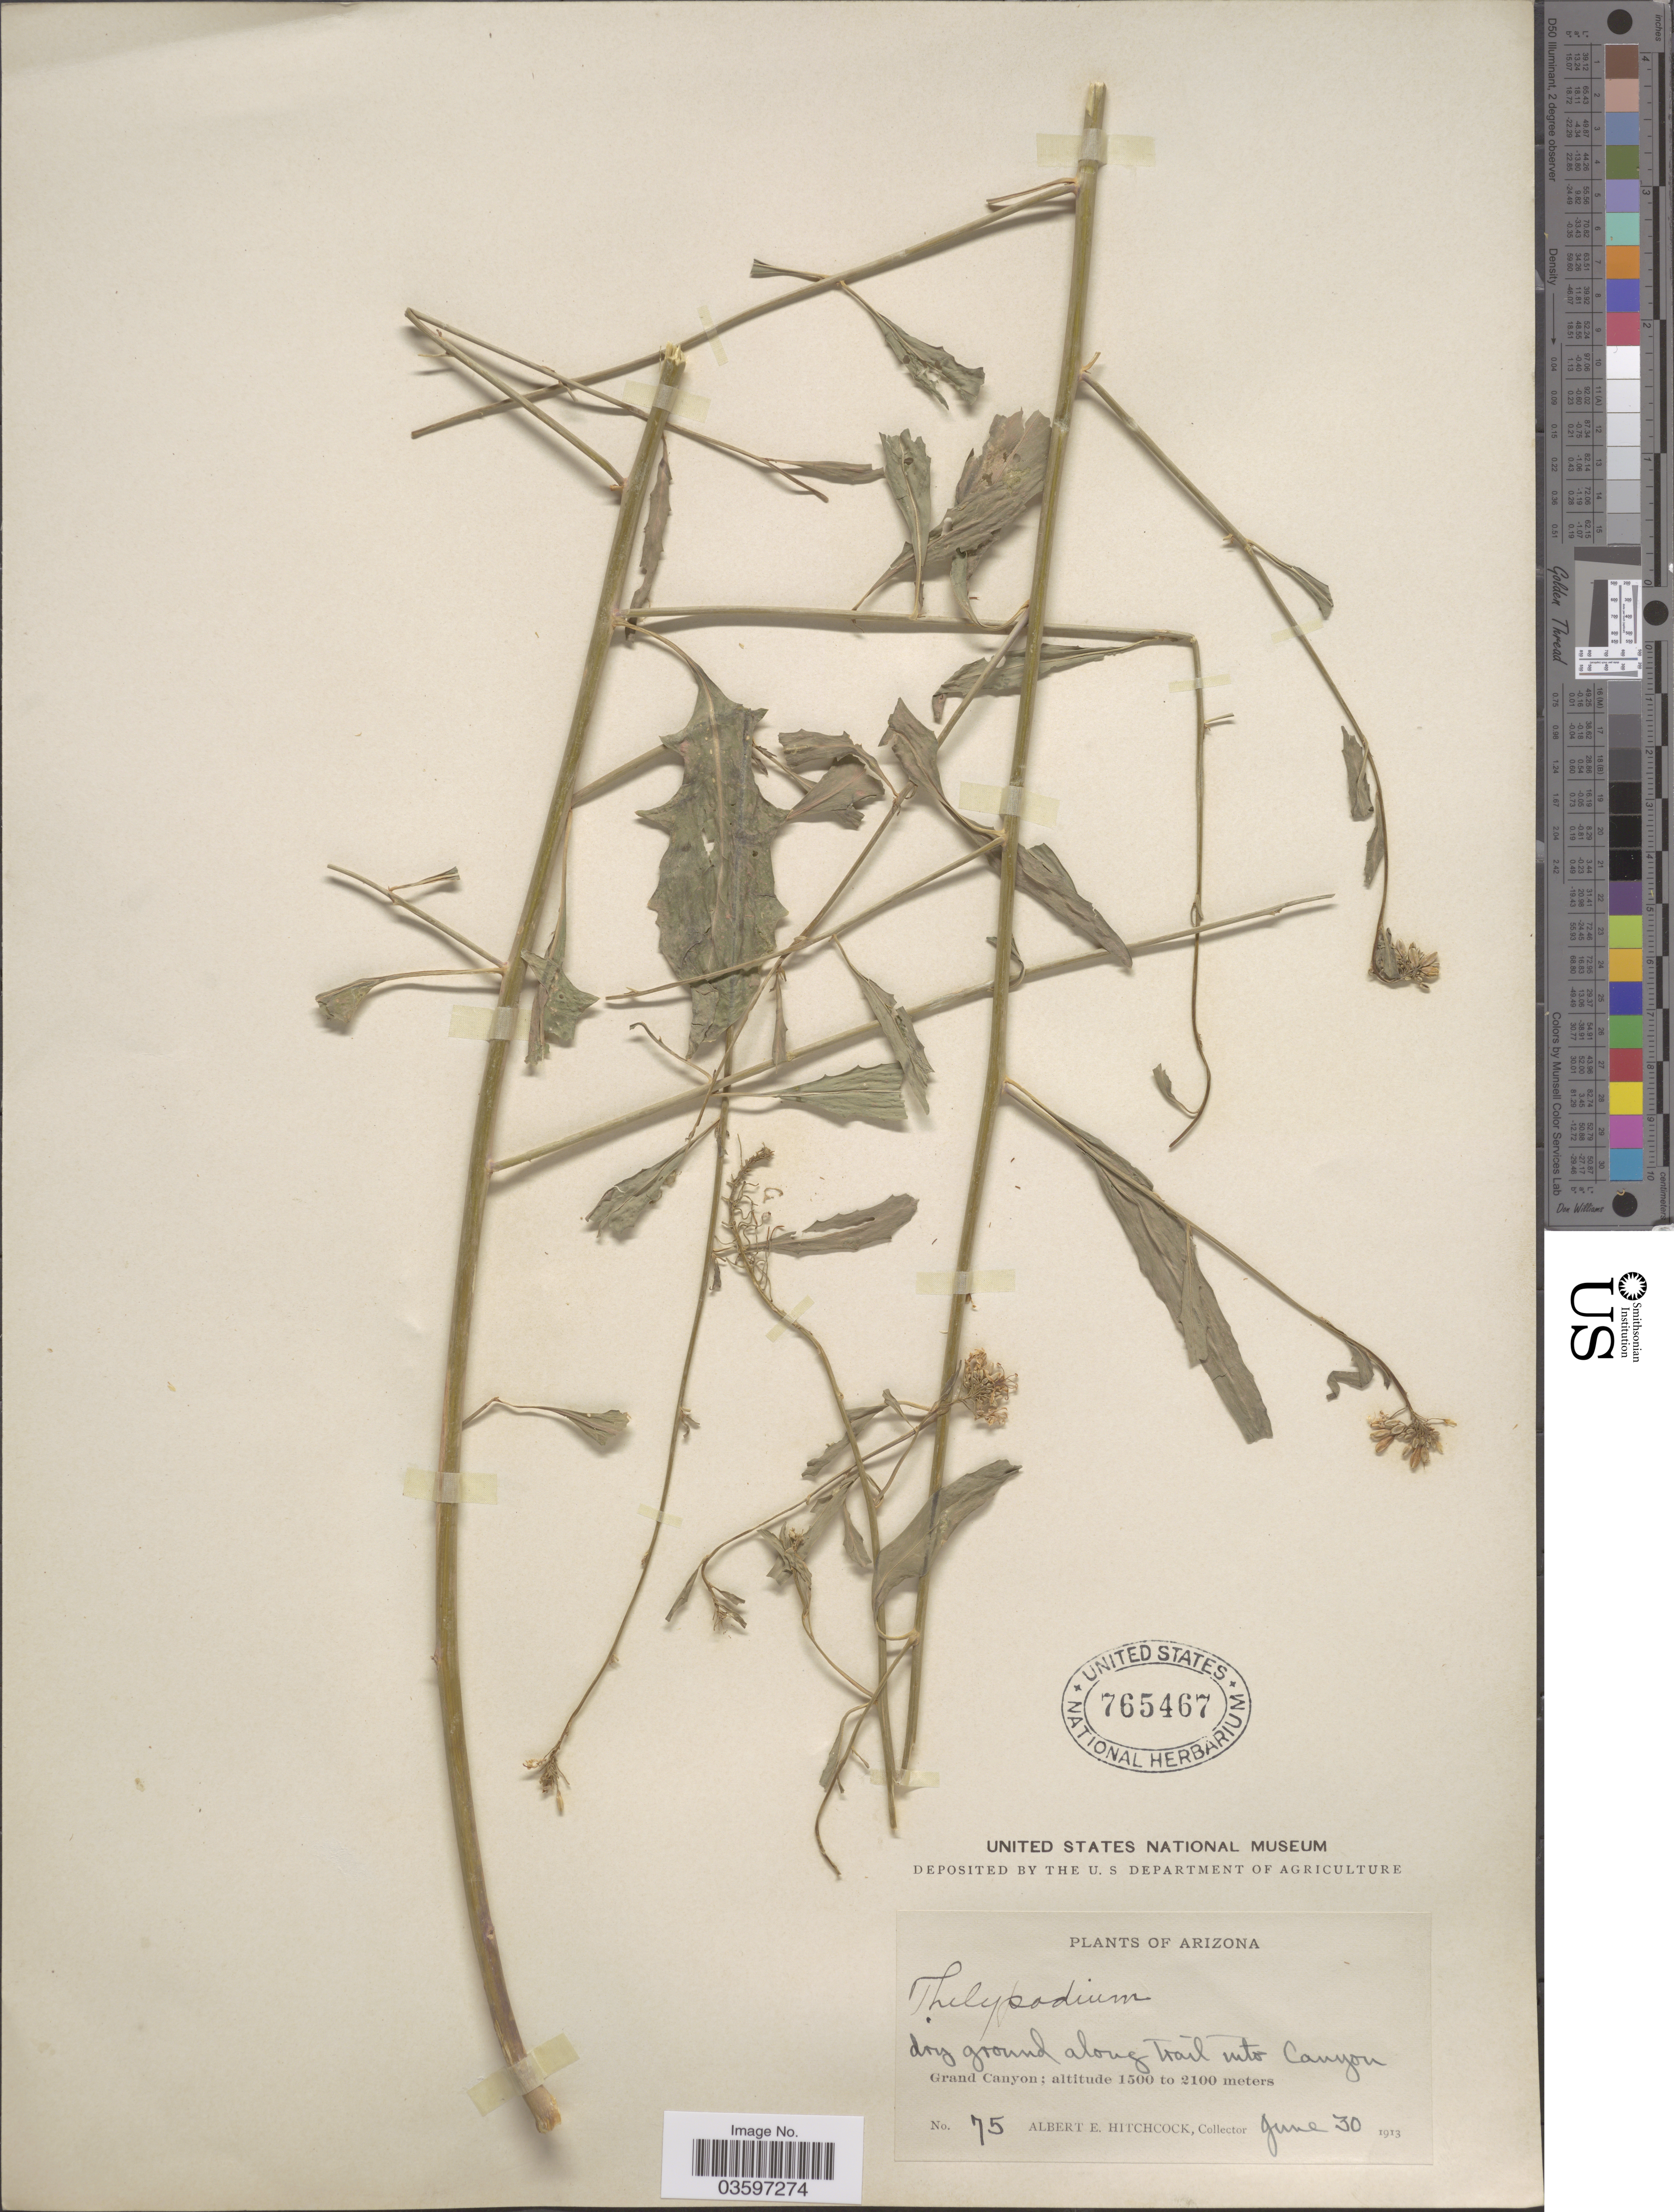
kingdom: Plantae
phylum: Tracheophyta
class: Magnoliopsida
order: Brassicales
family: Brassicaceae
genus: Stanleyella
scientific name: Stanleyella wrightii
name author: Rydb.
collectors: A. Hitchcock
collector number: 75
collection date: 1913-06-30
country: United States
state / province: Arizona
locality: Dry ground along trail into Canyon. Grand Canyon.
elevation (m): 1500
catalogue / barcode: US 765467